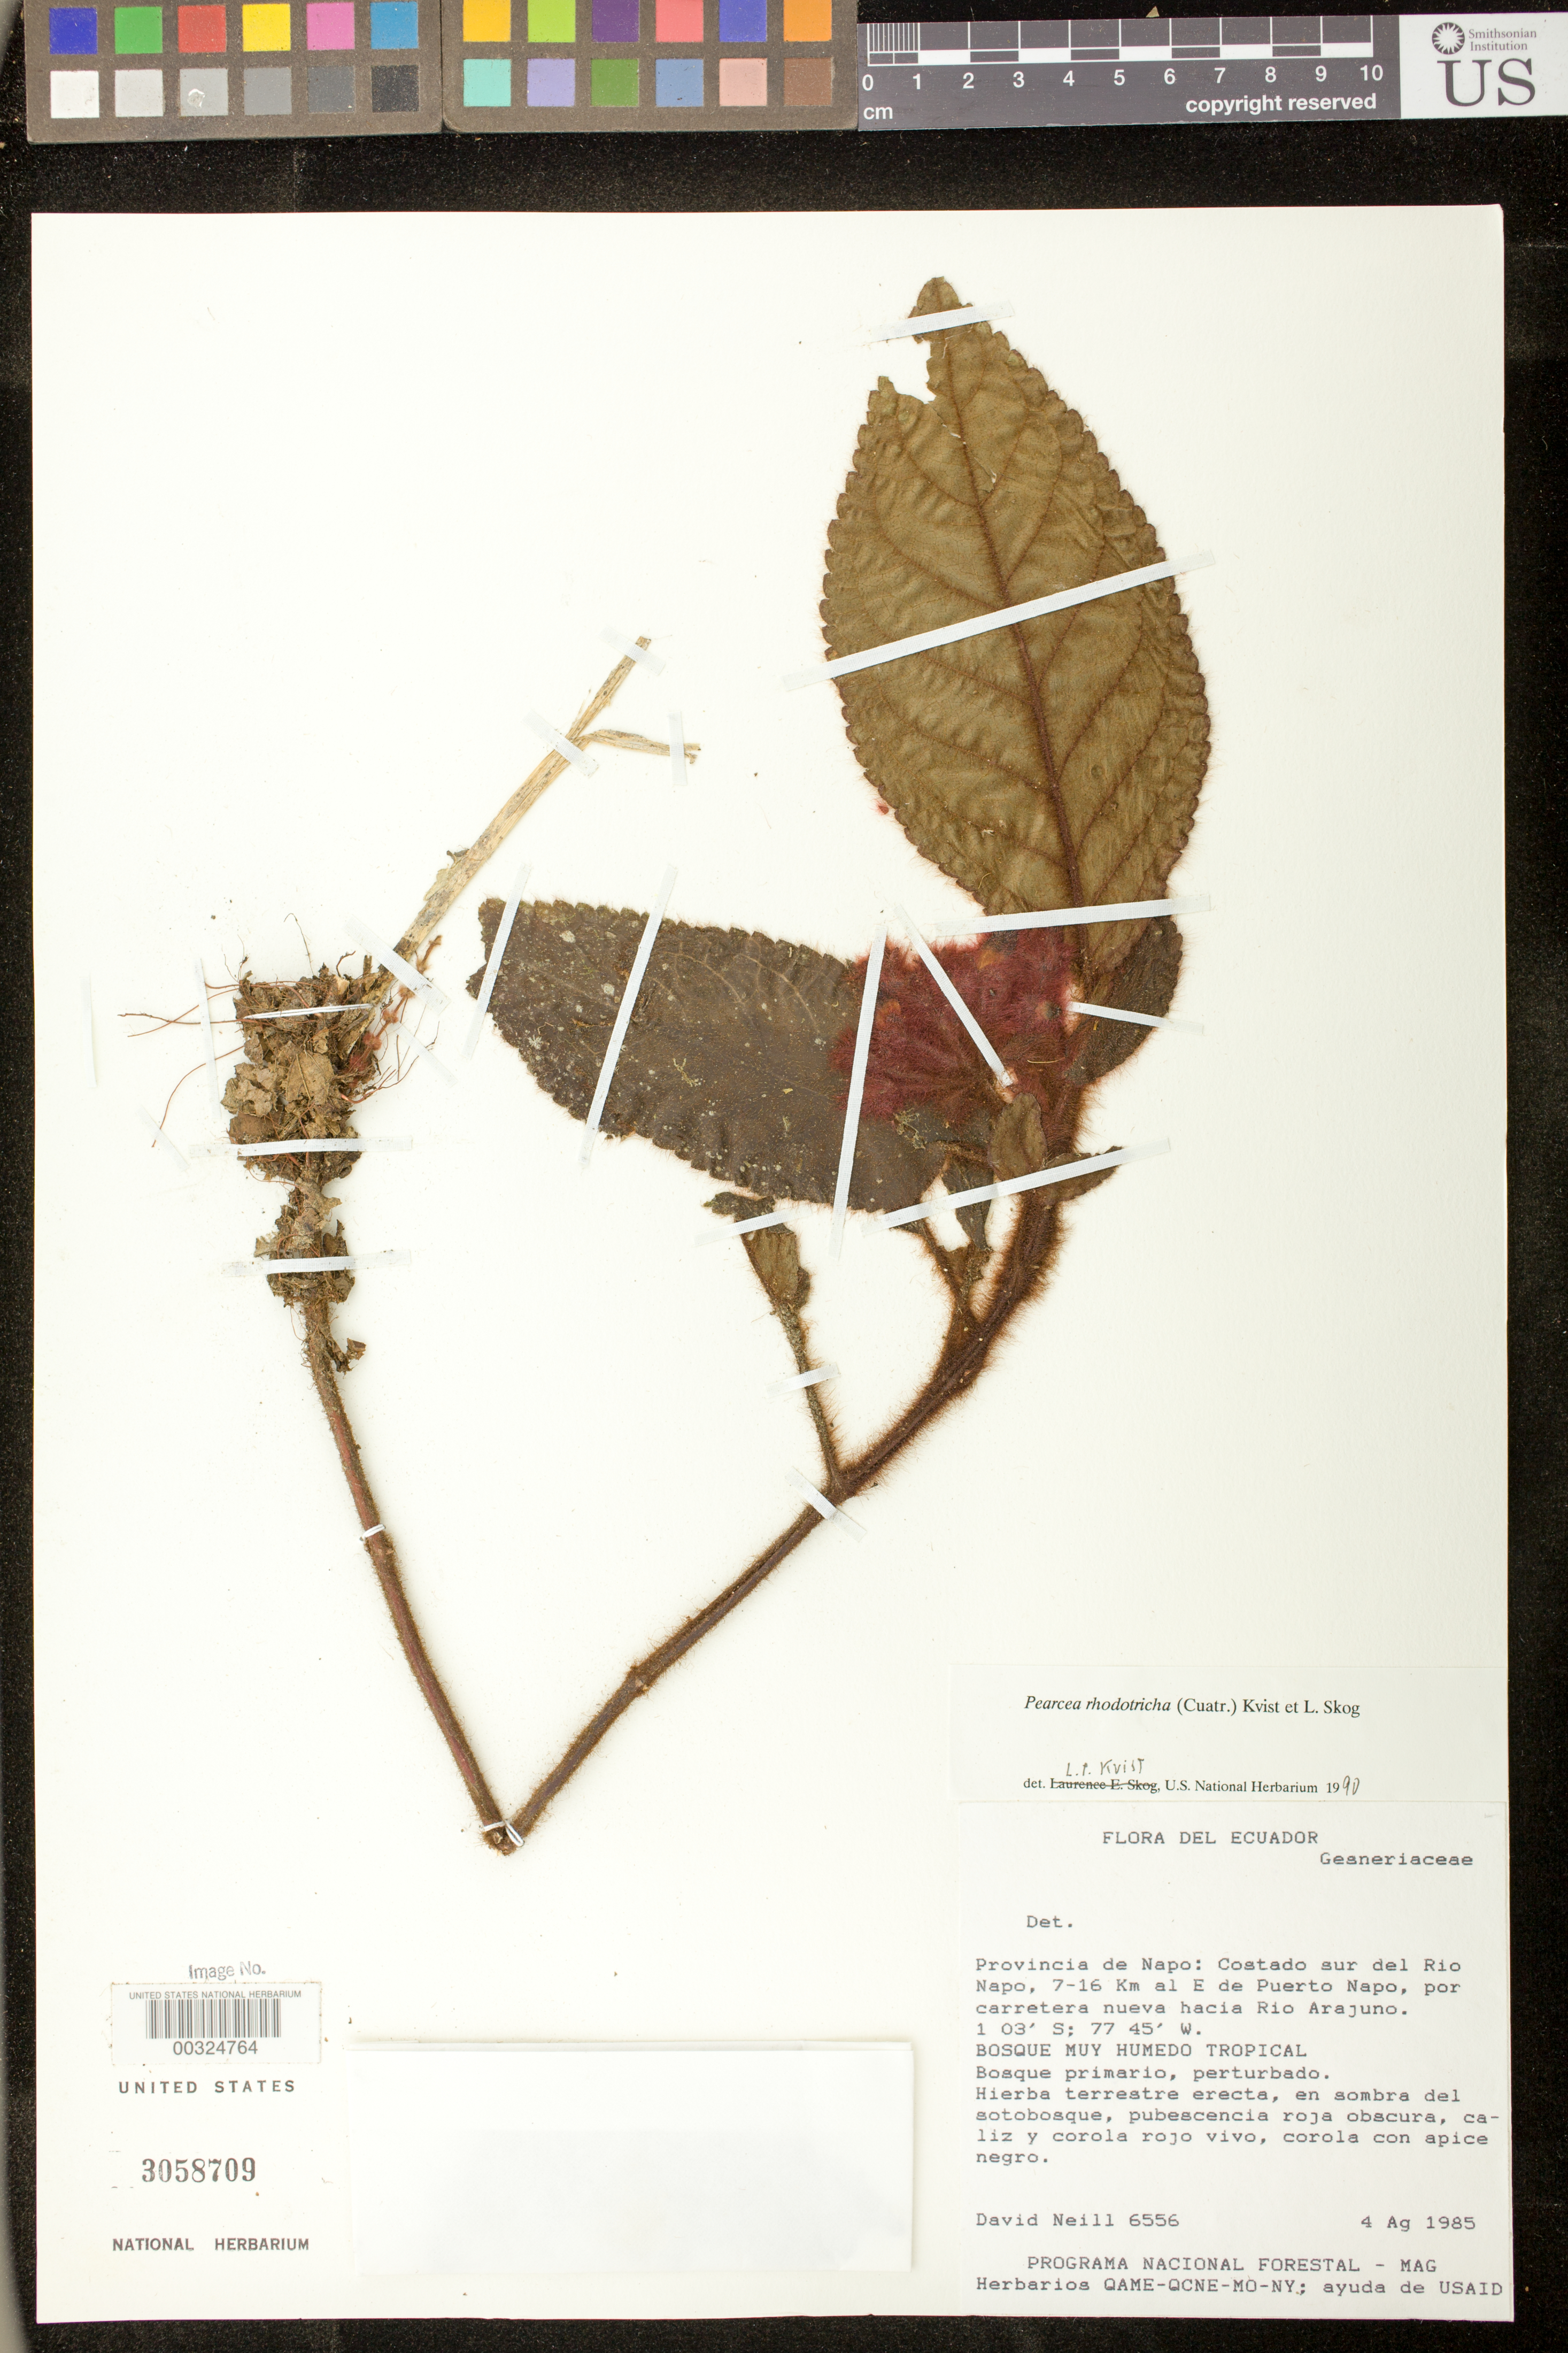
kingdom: Plantae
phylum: Tracheophyta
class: Magnoliopsida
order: Lamiales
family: Gesneriaceae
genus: Pearcea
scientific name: Pearcea rhodotricha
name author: (Cuatrec.) L.P. Kvist & L.E. Skog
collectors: D. A. Neill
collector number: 6556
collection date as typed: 04 Aug 1985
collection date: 1985-08-04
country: Ecuador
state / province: Napo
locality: Costado S of Rio Napo, 7-16 E of Puerto Napo, by new highway near Rio Arajuno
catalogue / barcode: US 3058709